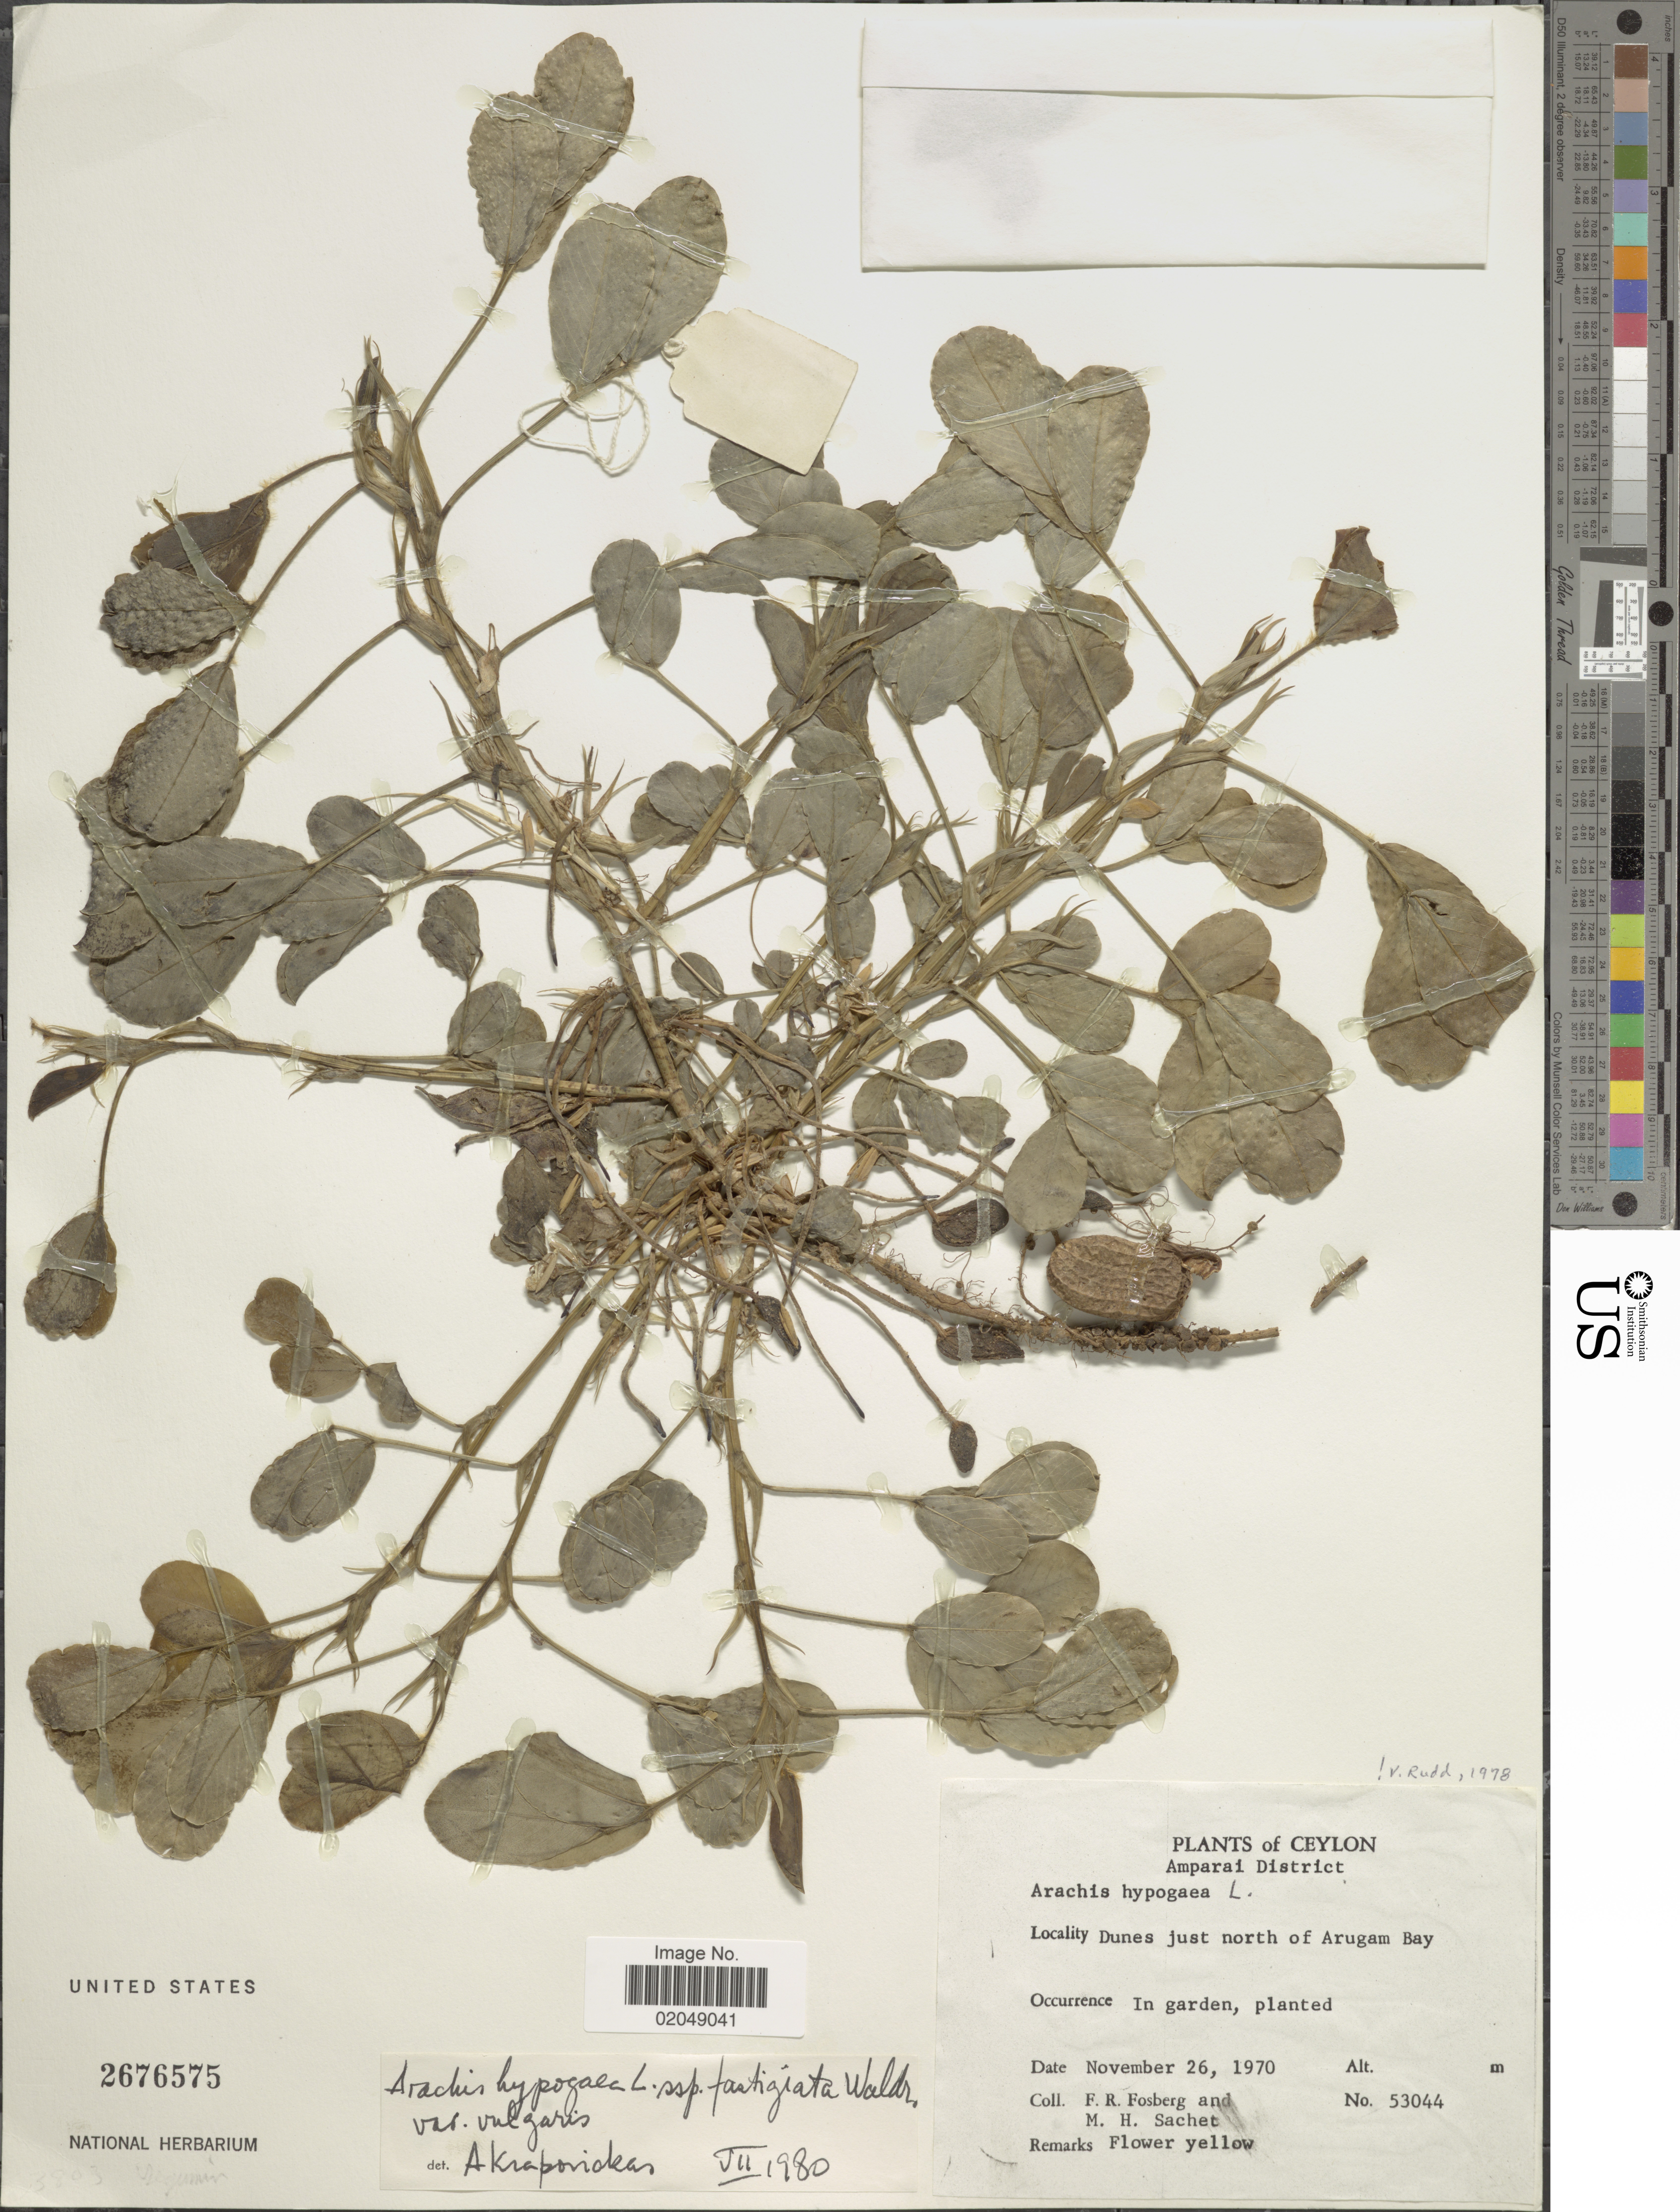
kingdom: Plantae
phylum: Tracheophyta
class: Magnoliopsida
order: Fabales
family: Fabaceae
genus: Arachis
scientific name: Arachis hypogaea subsp. hypogaea var. hirsuta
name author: Köhler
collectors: F. R. Fosberg & M.-H. Sachet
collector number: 53044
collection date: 1970-11-26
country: Sri Lanka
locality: Ceylon, Amparai District, dunes just north of Arugam Bay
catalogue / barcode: US 2676575